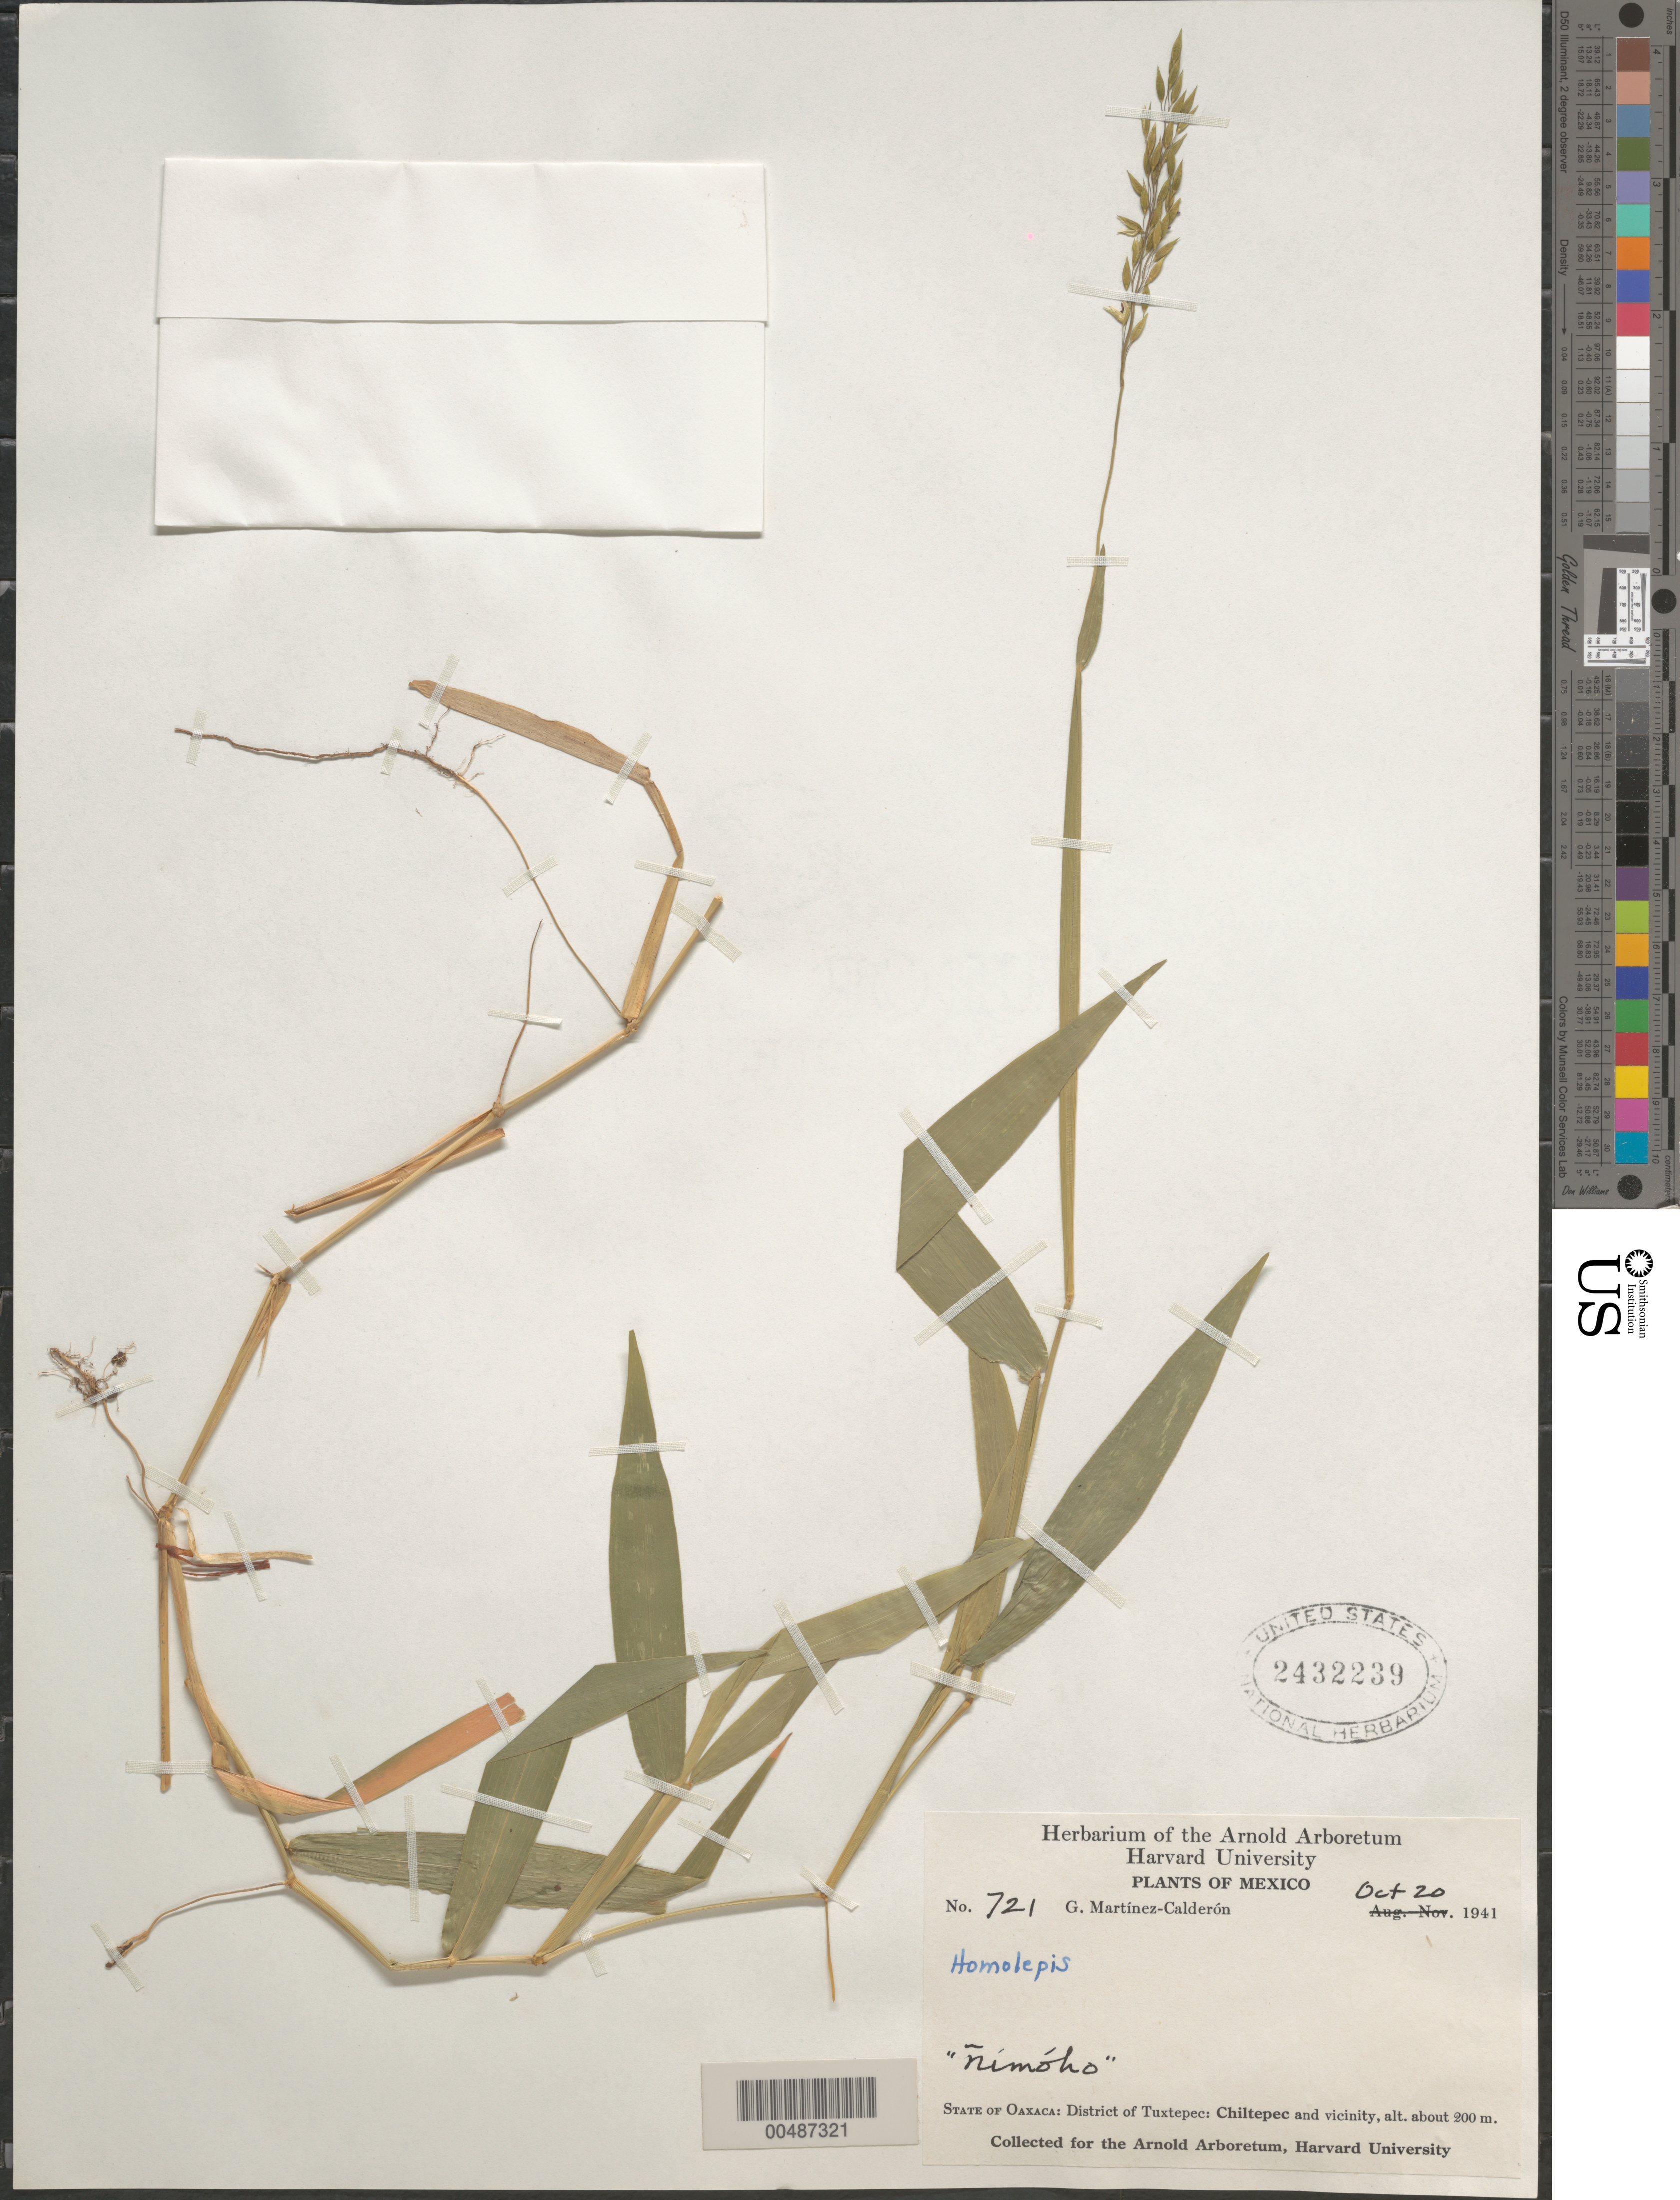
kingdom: Plantae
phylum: Tracheophyta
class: Liliopsida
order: Poales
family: Poaceae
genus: Homolepis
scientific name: Homolepis aturensis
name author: (Kunth) Chase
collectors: G. Martínez Calderón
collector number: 721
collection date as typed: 20 Oct 1941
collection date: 1941-10-20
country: Mexico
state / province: Oaxaca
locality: Dist of Tuxtepec: Chiltepec & vicinity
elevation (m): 200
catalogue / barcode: US 2432239